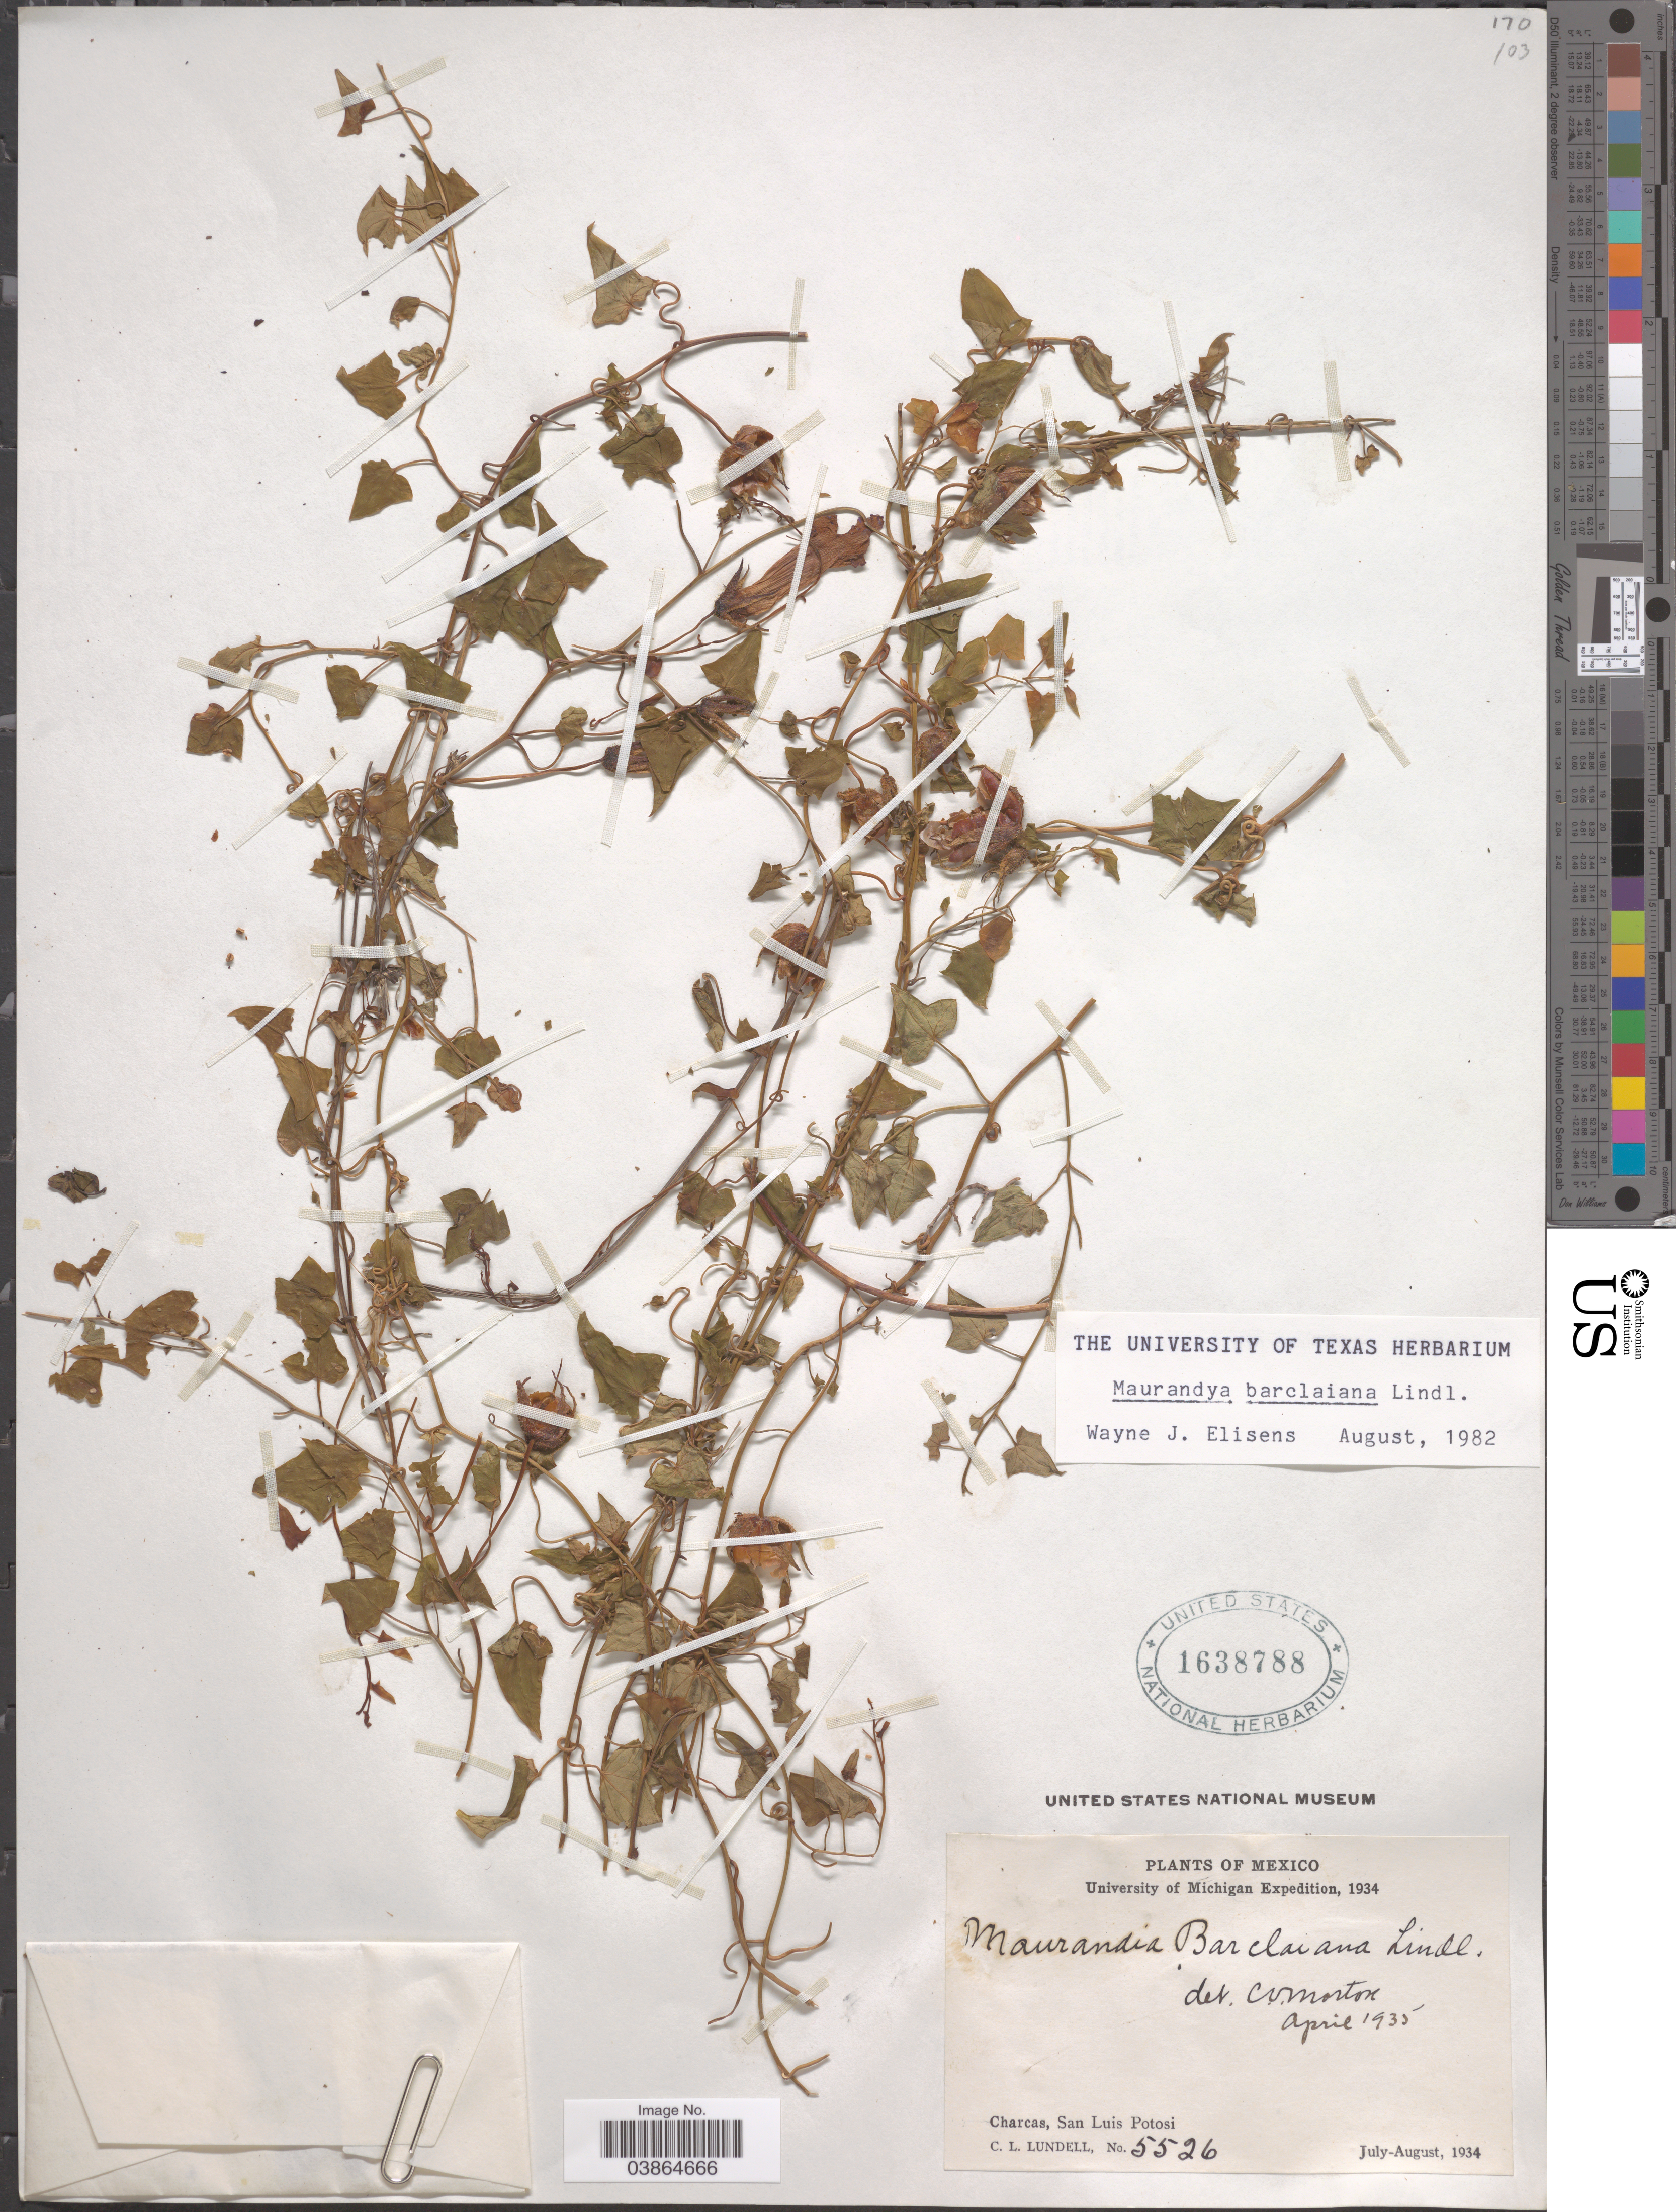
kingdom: Plantae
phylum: Tracheophyta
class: Magnoliopsida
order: Lamiales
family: Plantaginaceae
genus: Maurandya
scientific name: Maurandya barclayana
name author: Lindl.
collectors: C. L. Lundell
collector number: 5526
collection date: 1934-07/1934-08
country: Mexico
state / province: San Luis Potosí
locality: Charcas.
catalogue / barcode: US 1638788